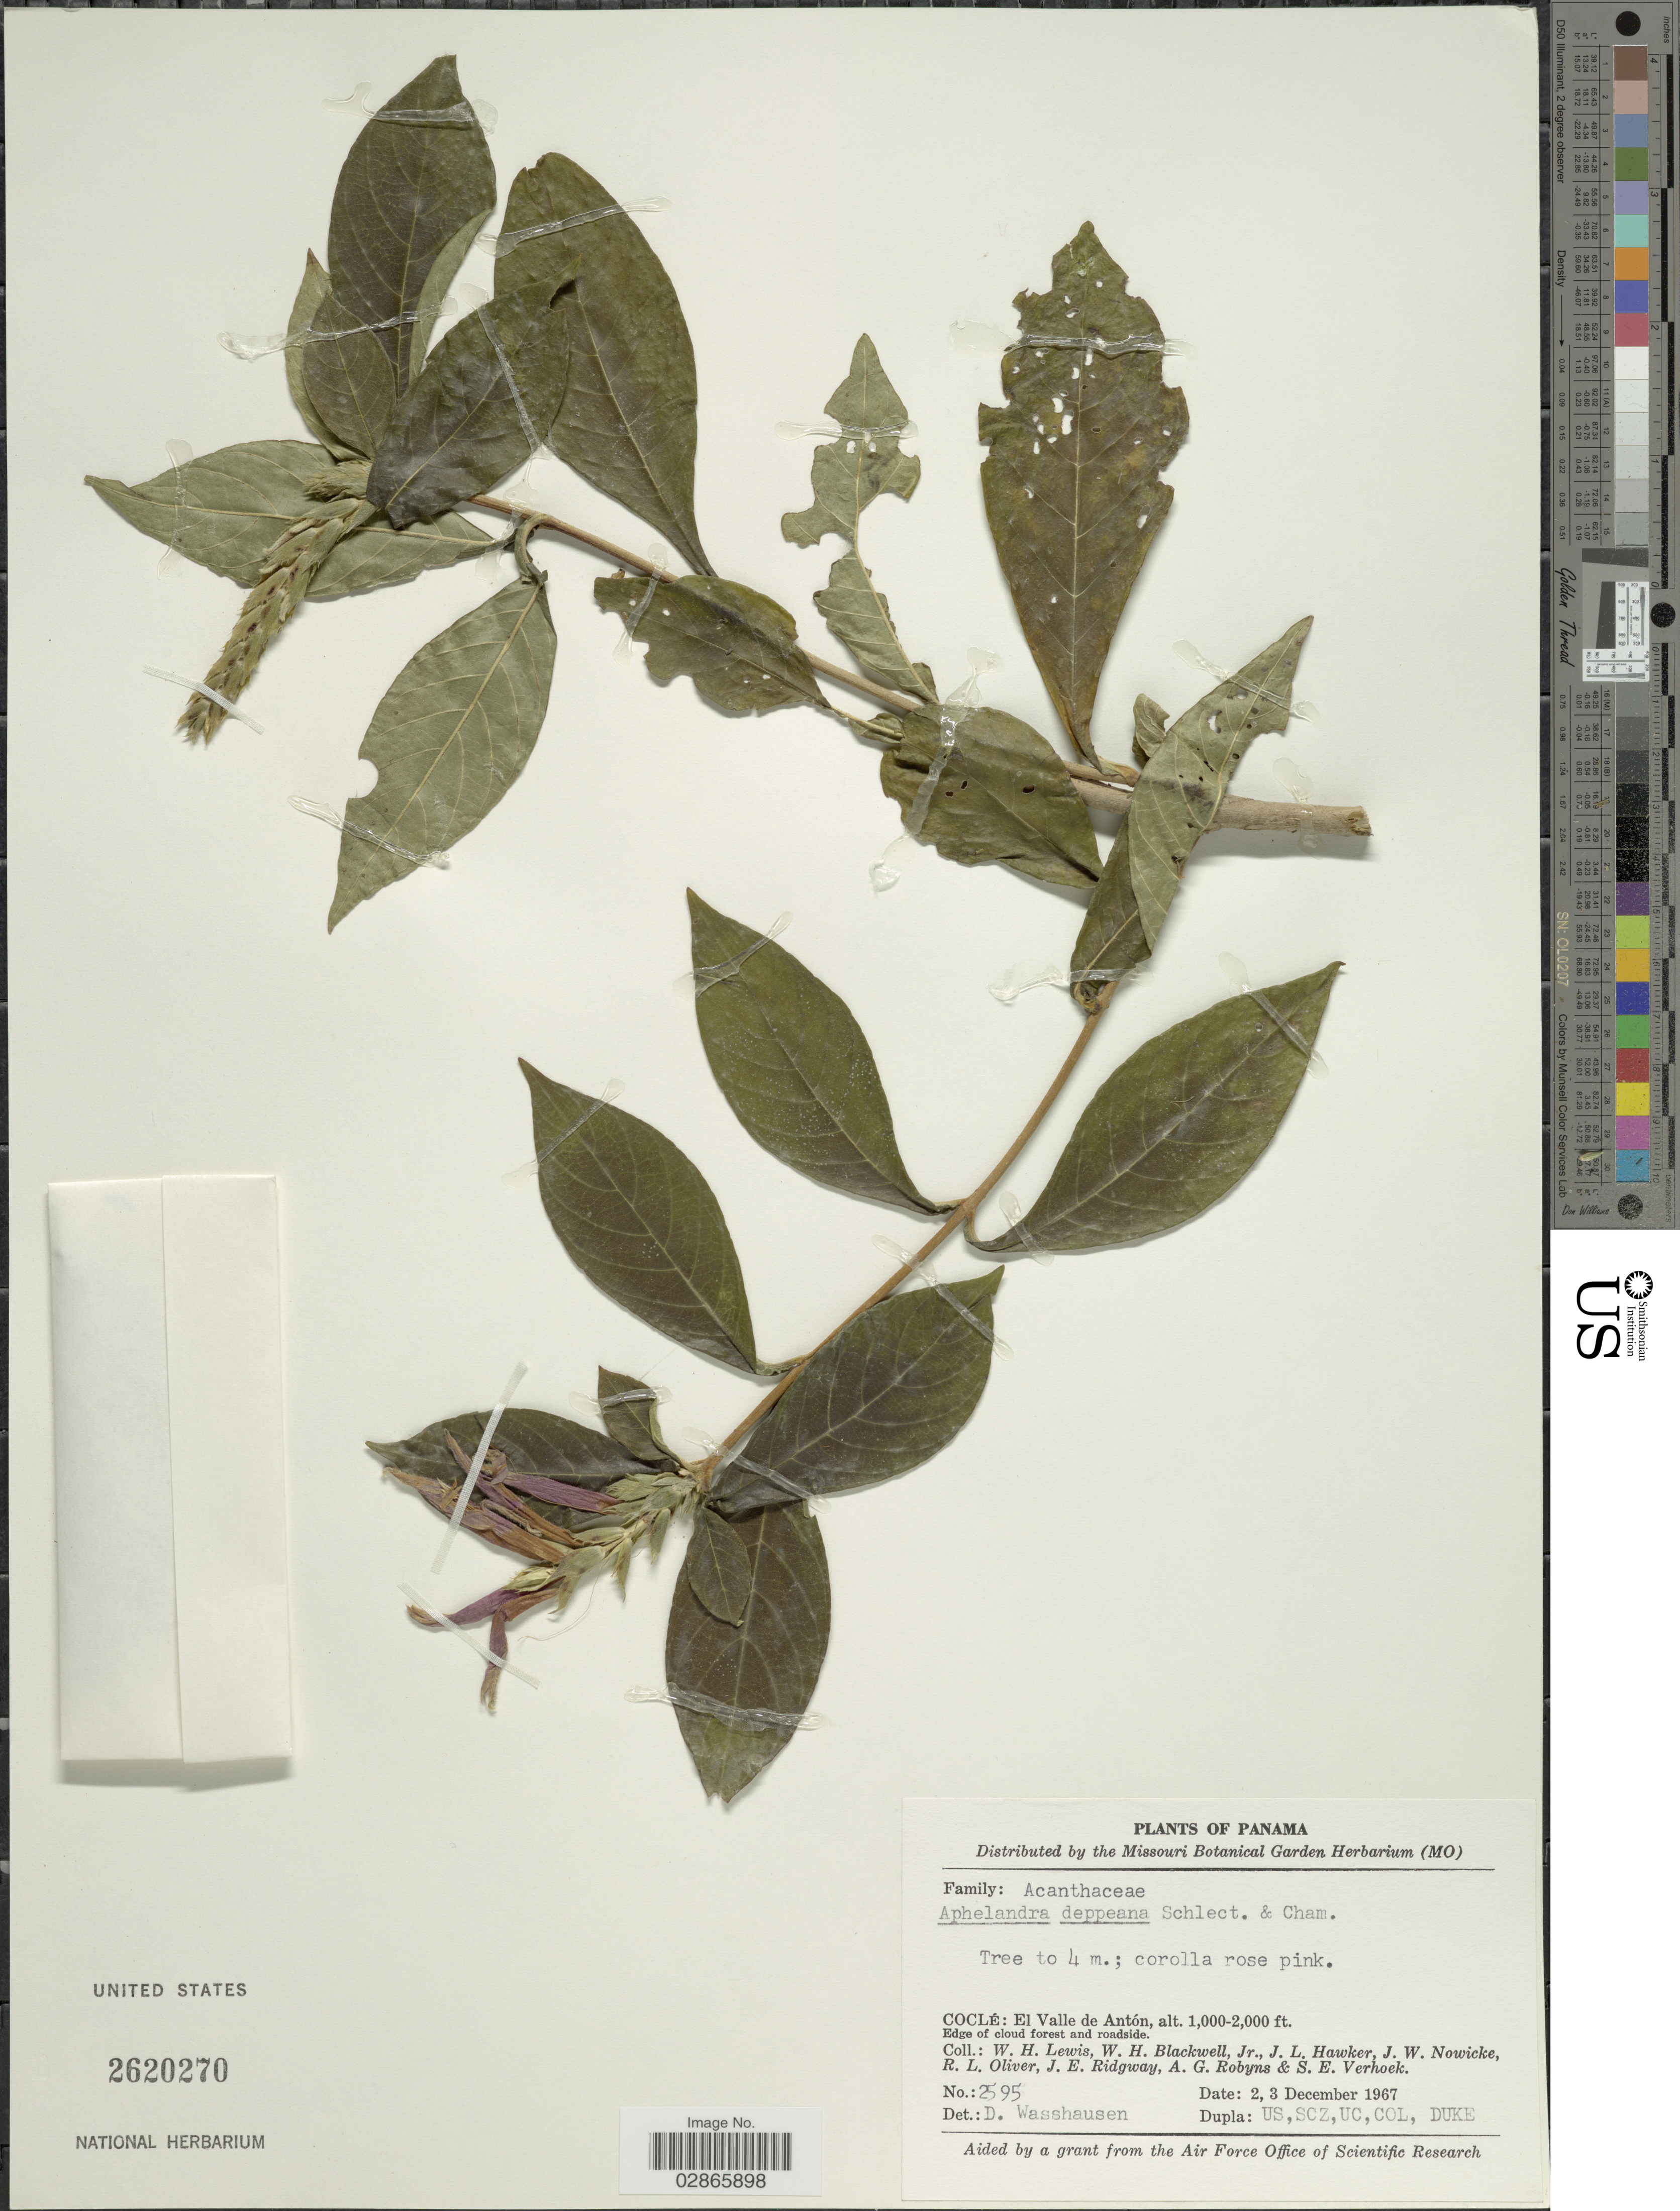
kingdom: Plantae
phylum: Tracheophyta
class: Magnoliopsida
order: Lamiales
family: Acanthaceae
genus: Aphelandra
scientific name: Aphelandra deppeana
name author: Schltdl. & Cham.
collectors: W. H. Lewis, W. H. Blackwell, J. L. Hawker, J. W. Nowicke & et al.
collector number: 2595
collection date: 1967-12-02/1967-12-03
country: Panama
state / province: Coclé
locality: El Valle de Antón.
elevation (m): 305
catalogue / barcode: US 2620270